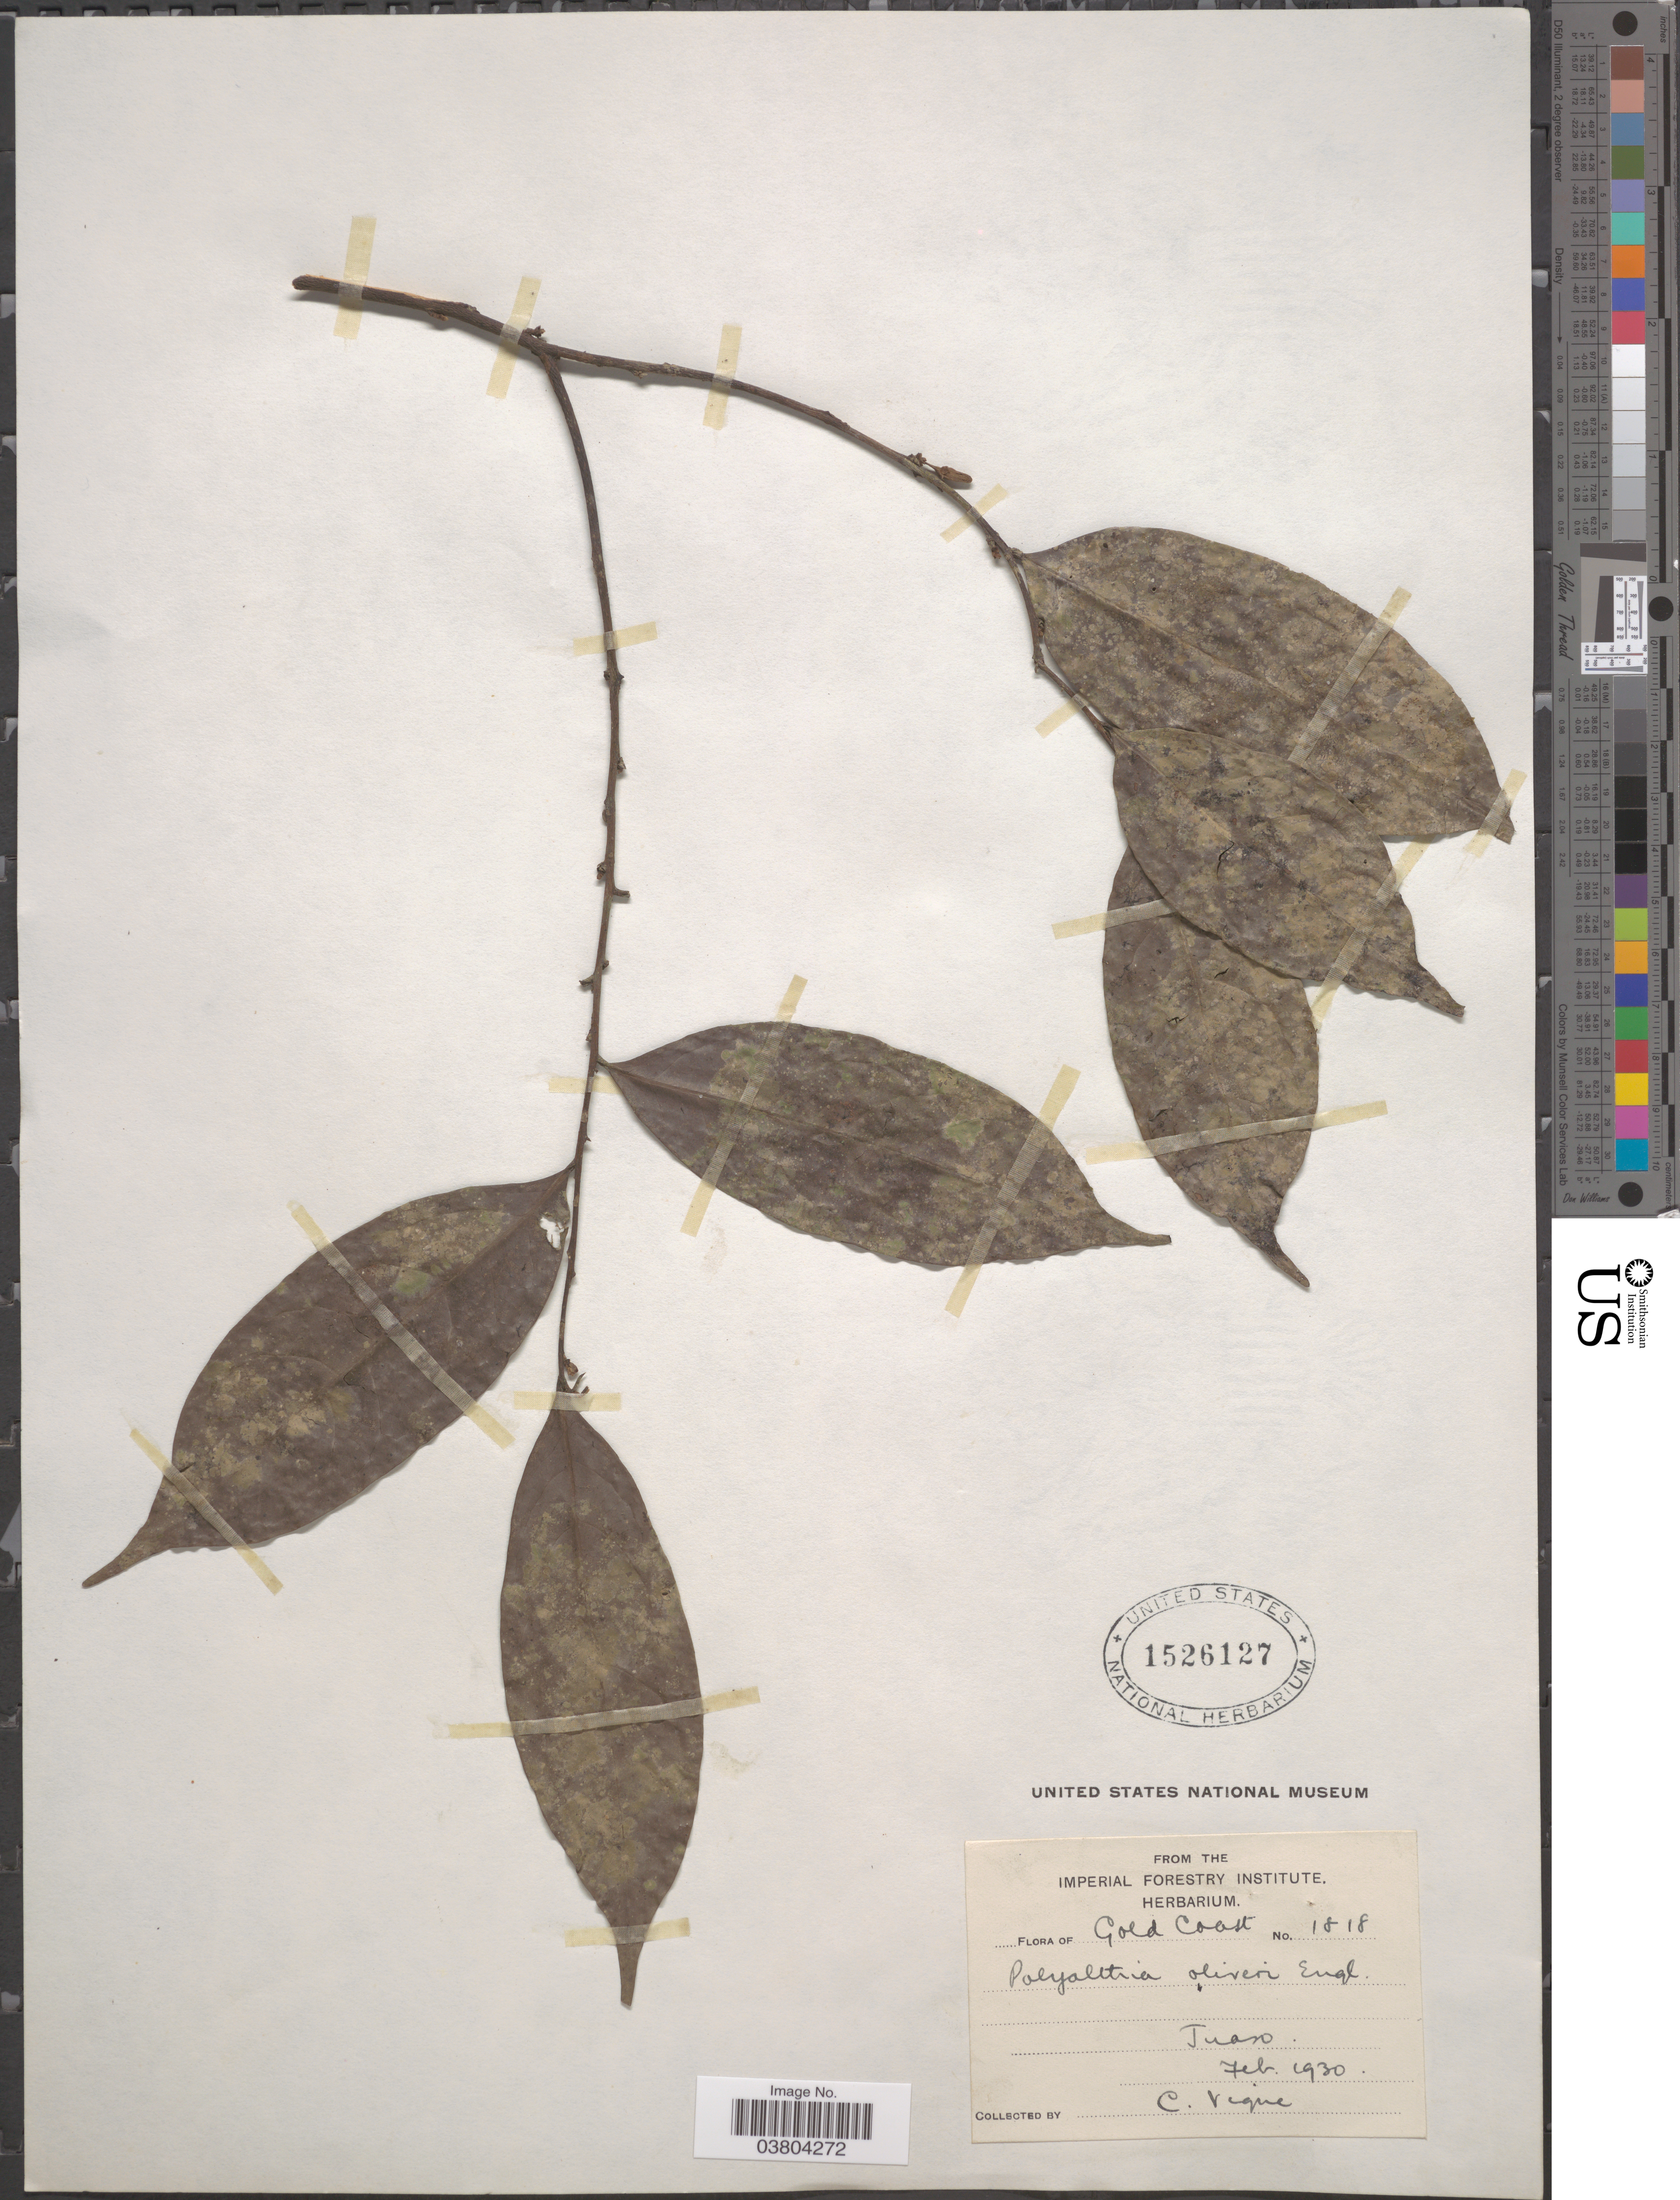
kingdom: Plantae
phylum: Tracheophyta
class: Magnoliopsida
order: Magnoliales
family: Annonaceae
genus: Greenwayodendron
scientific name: Greenwayodendron suaveolens var. gabonica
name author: (Engl. & Diels) Verdc.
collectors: C. Vigne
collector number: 1818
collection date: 1930-02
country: Ghana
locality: Gold Coast. Juan.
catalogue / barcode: US 1526127